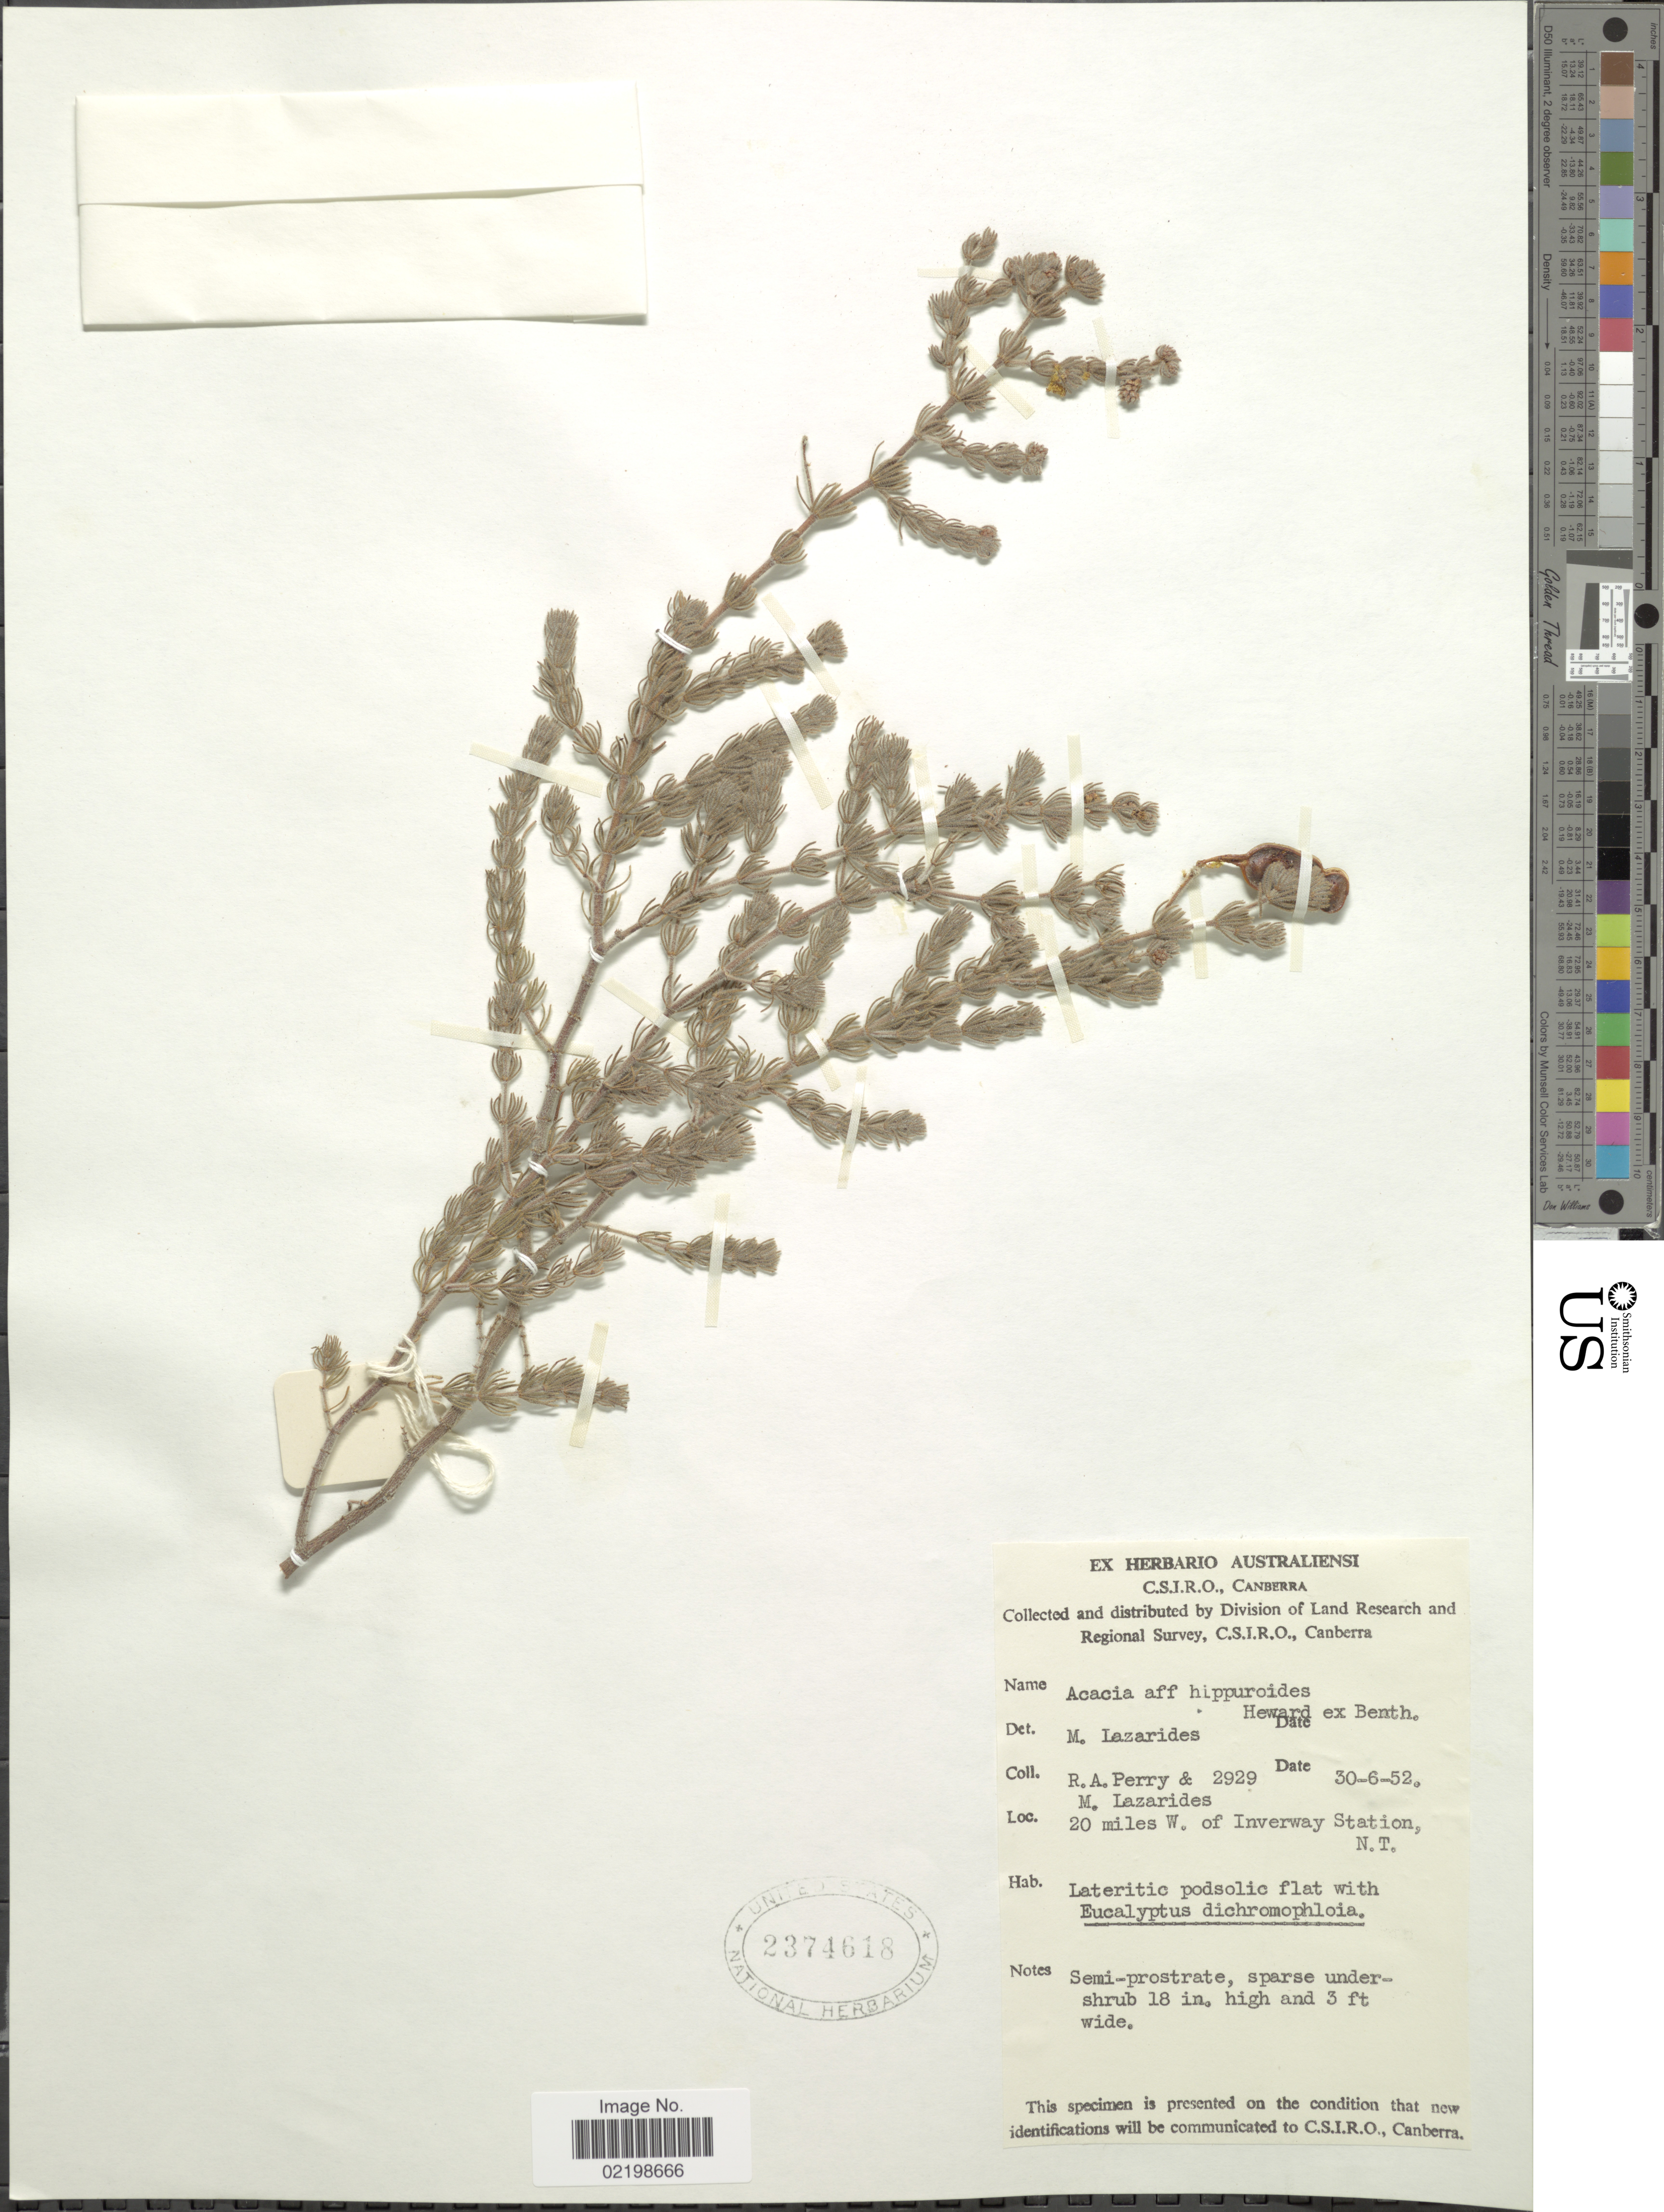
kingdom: Plantae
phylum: Tracheophyta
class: Magnoliopsida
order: Fabales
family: Fabaceae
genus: Acacia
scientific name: Acacia hippuroides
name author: Benth.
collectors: Perry, R. A. & M. Lazarides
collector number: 2929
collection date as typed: Transcribed d/m/y: 30/6/52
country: Australia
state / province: Northern Territory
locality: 20 miles W. of Inverway Station, N.T.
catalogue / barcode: US 2374618